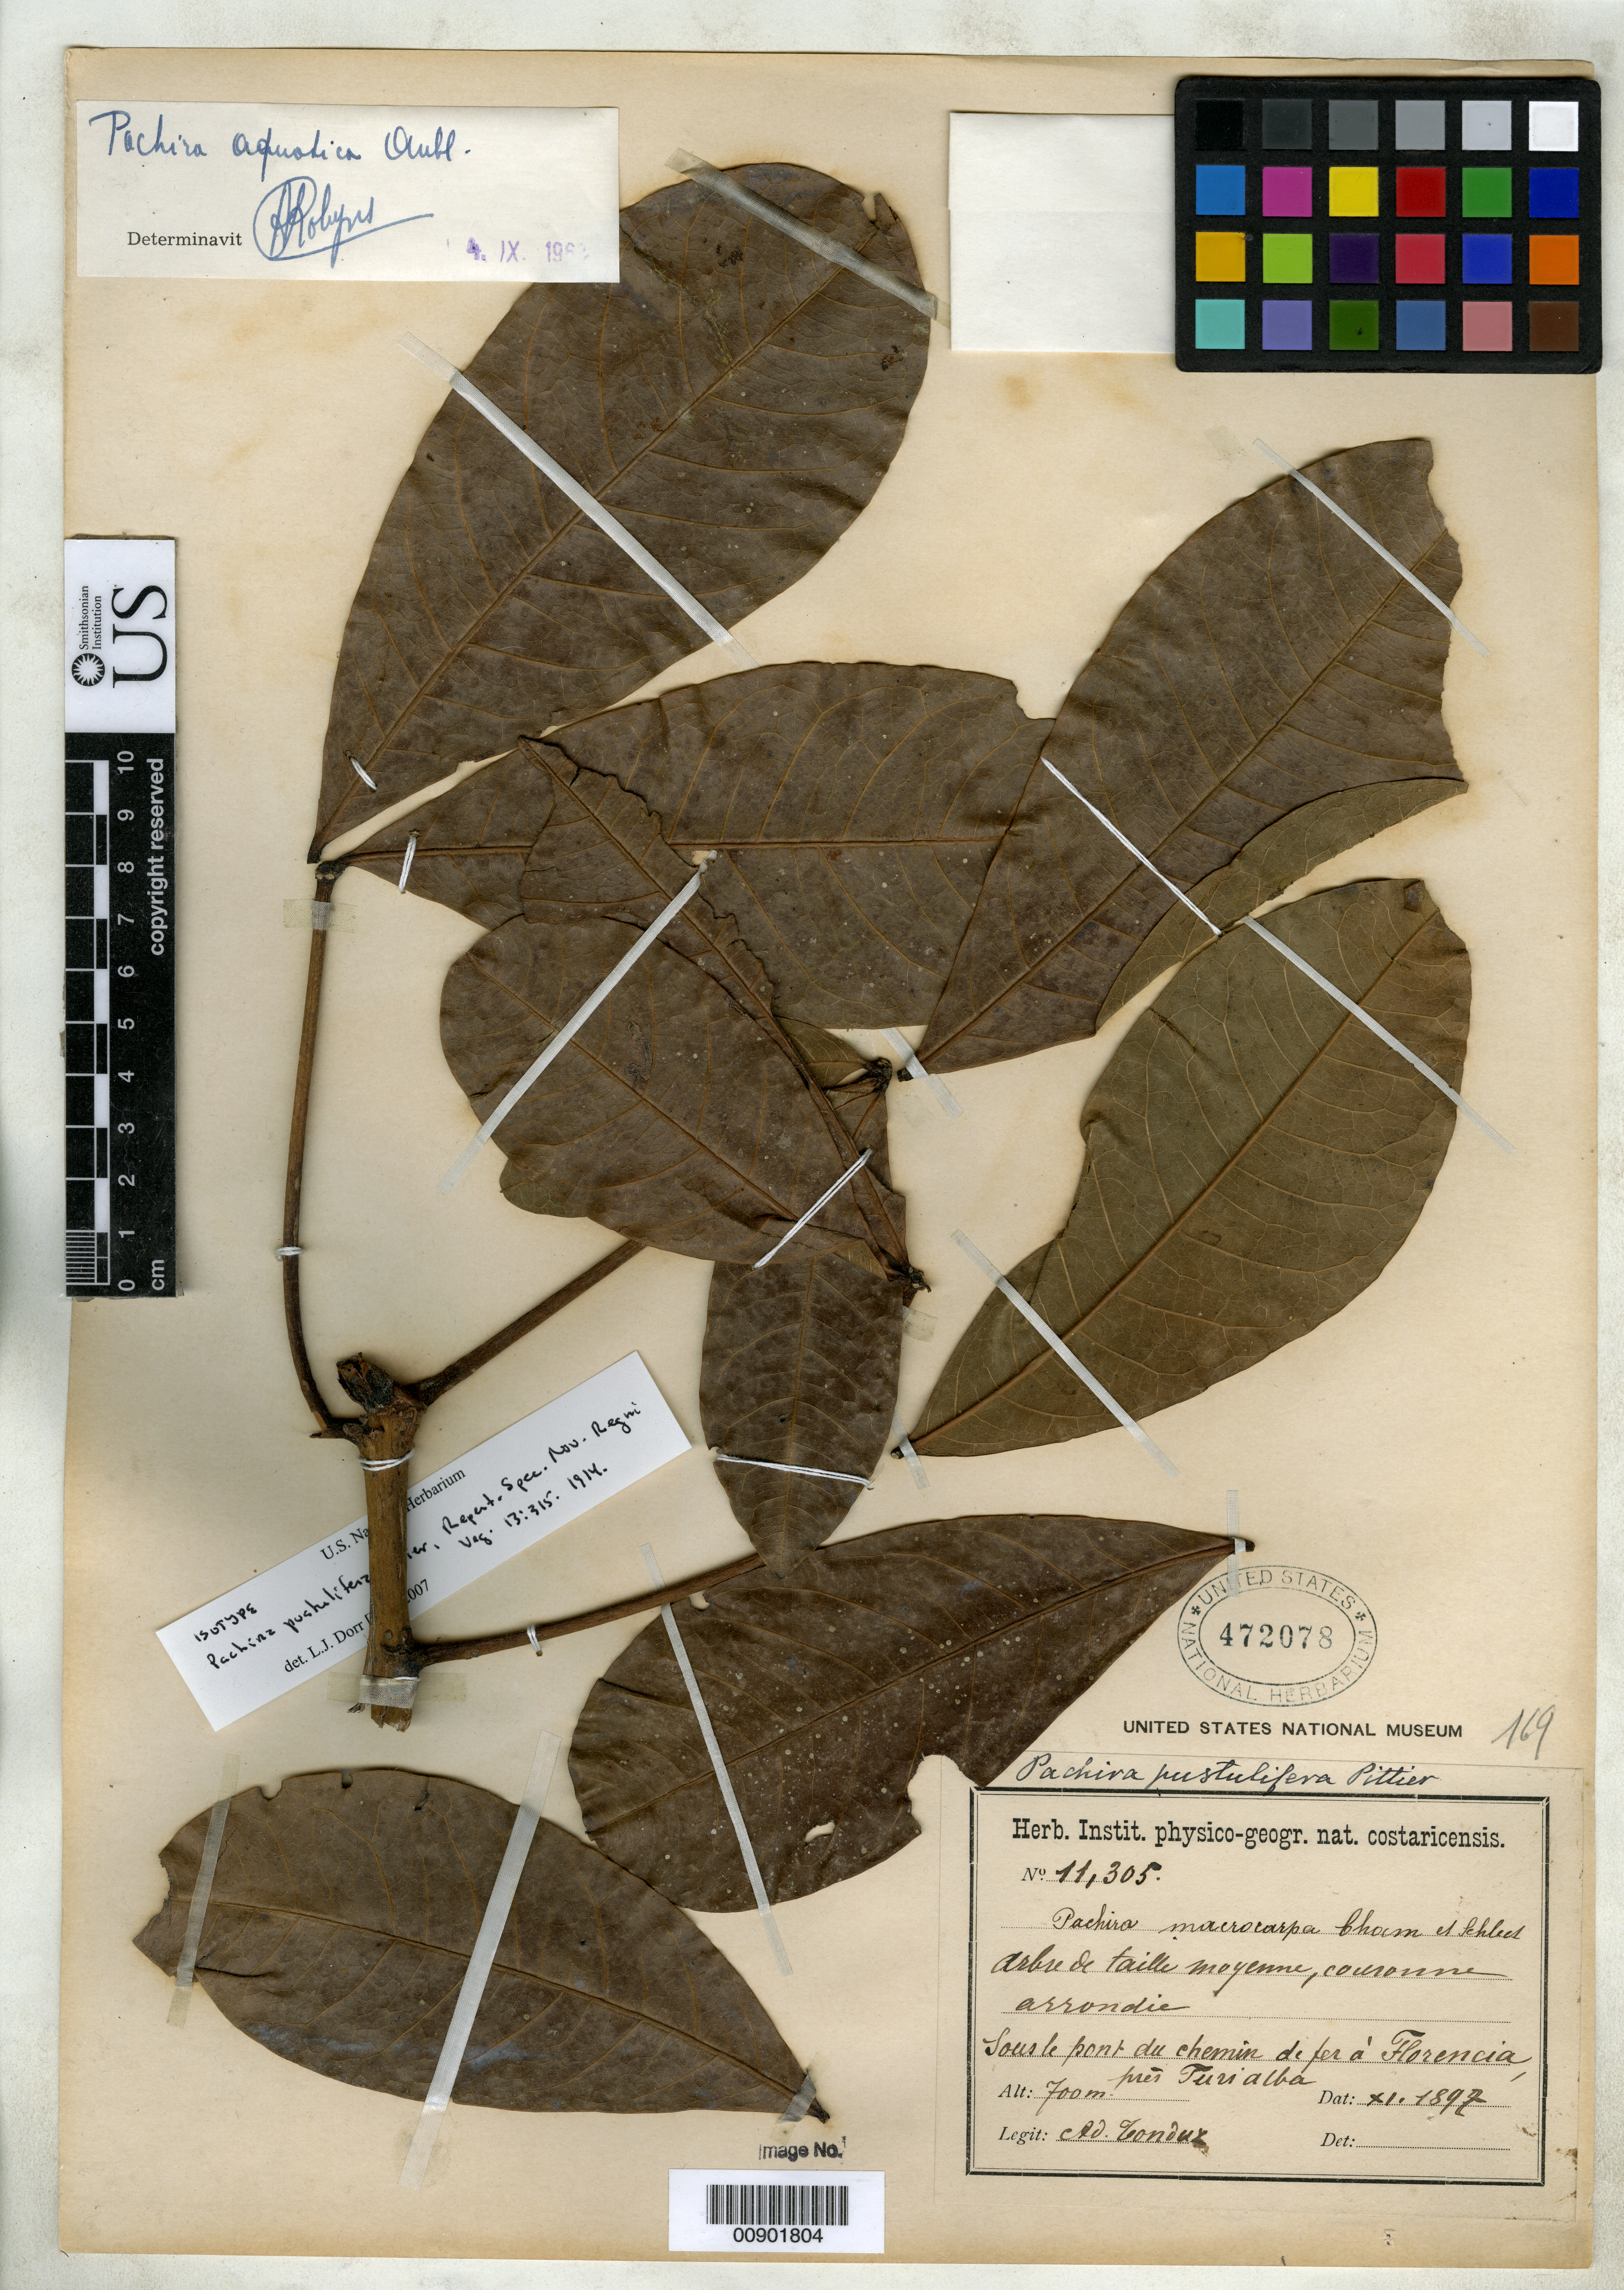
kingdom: Plantae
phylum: Tracheophyta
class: Magnoliopsida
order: Malvales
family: Malvaceae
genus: Pachira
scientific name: Pachira pustulifera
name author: Pittier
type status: Isotype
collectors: A. Tonduz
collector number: H.N.C. 11305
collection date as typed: Nov 1897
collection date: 1897-11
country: Costa Rica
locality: Sous le pont du chemin de fer à Florencia, près Turialba.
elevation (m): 700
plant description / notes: Note: 2 US sheets bear slightly different locality data & different elevations.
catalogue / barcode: US 472078